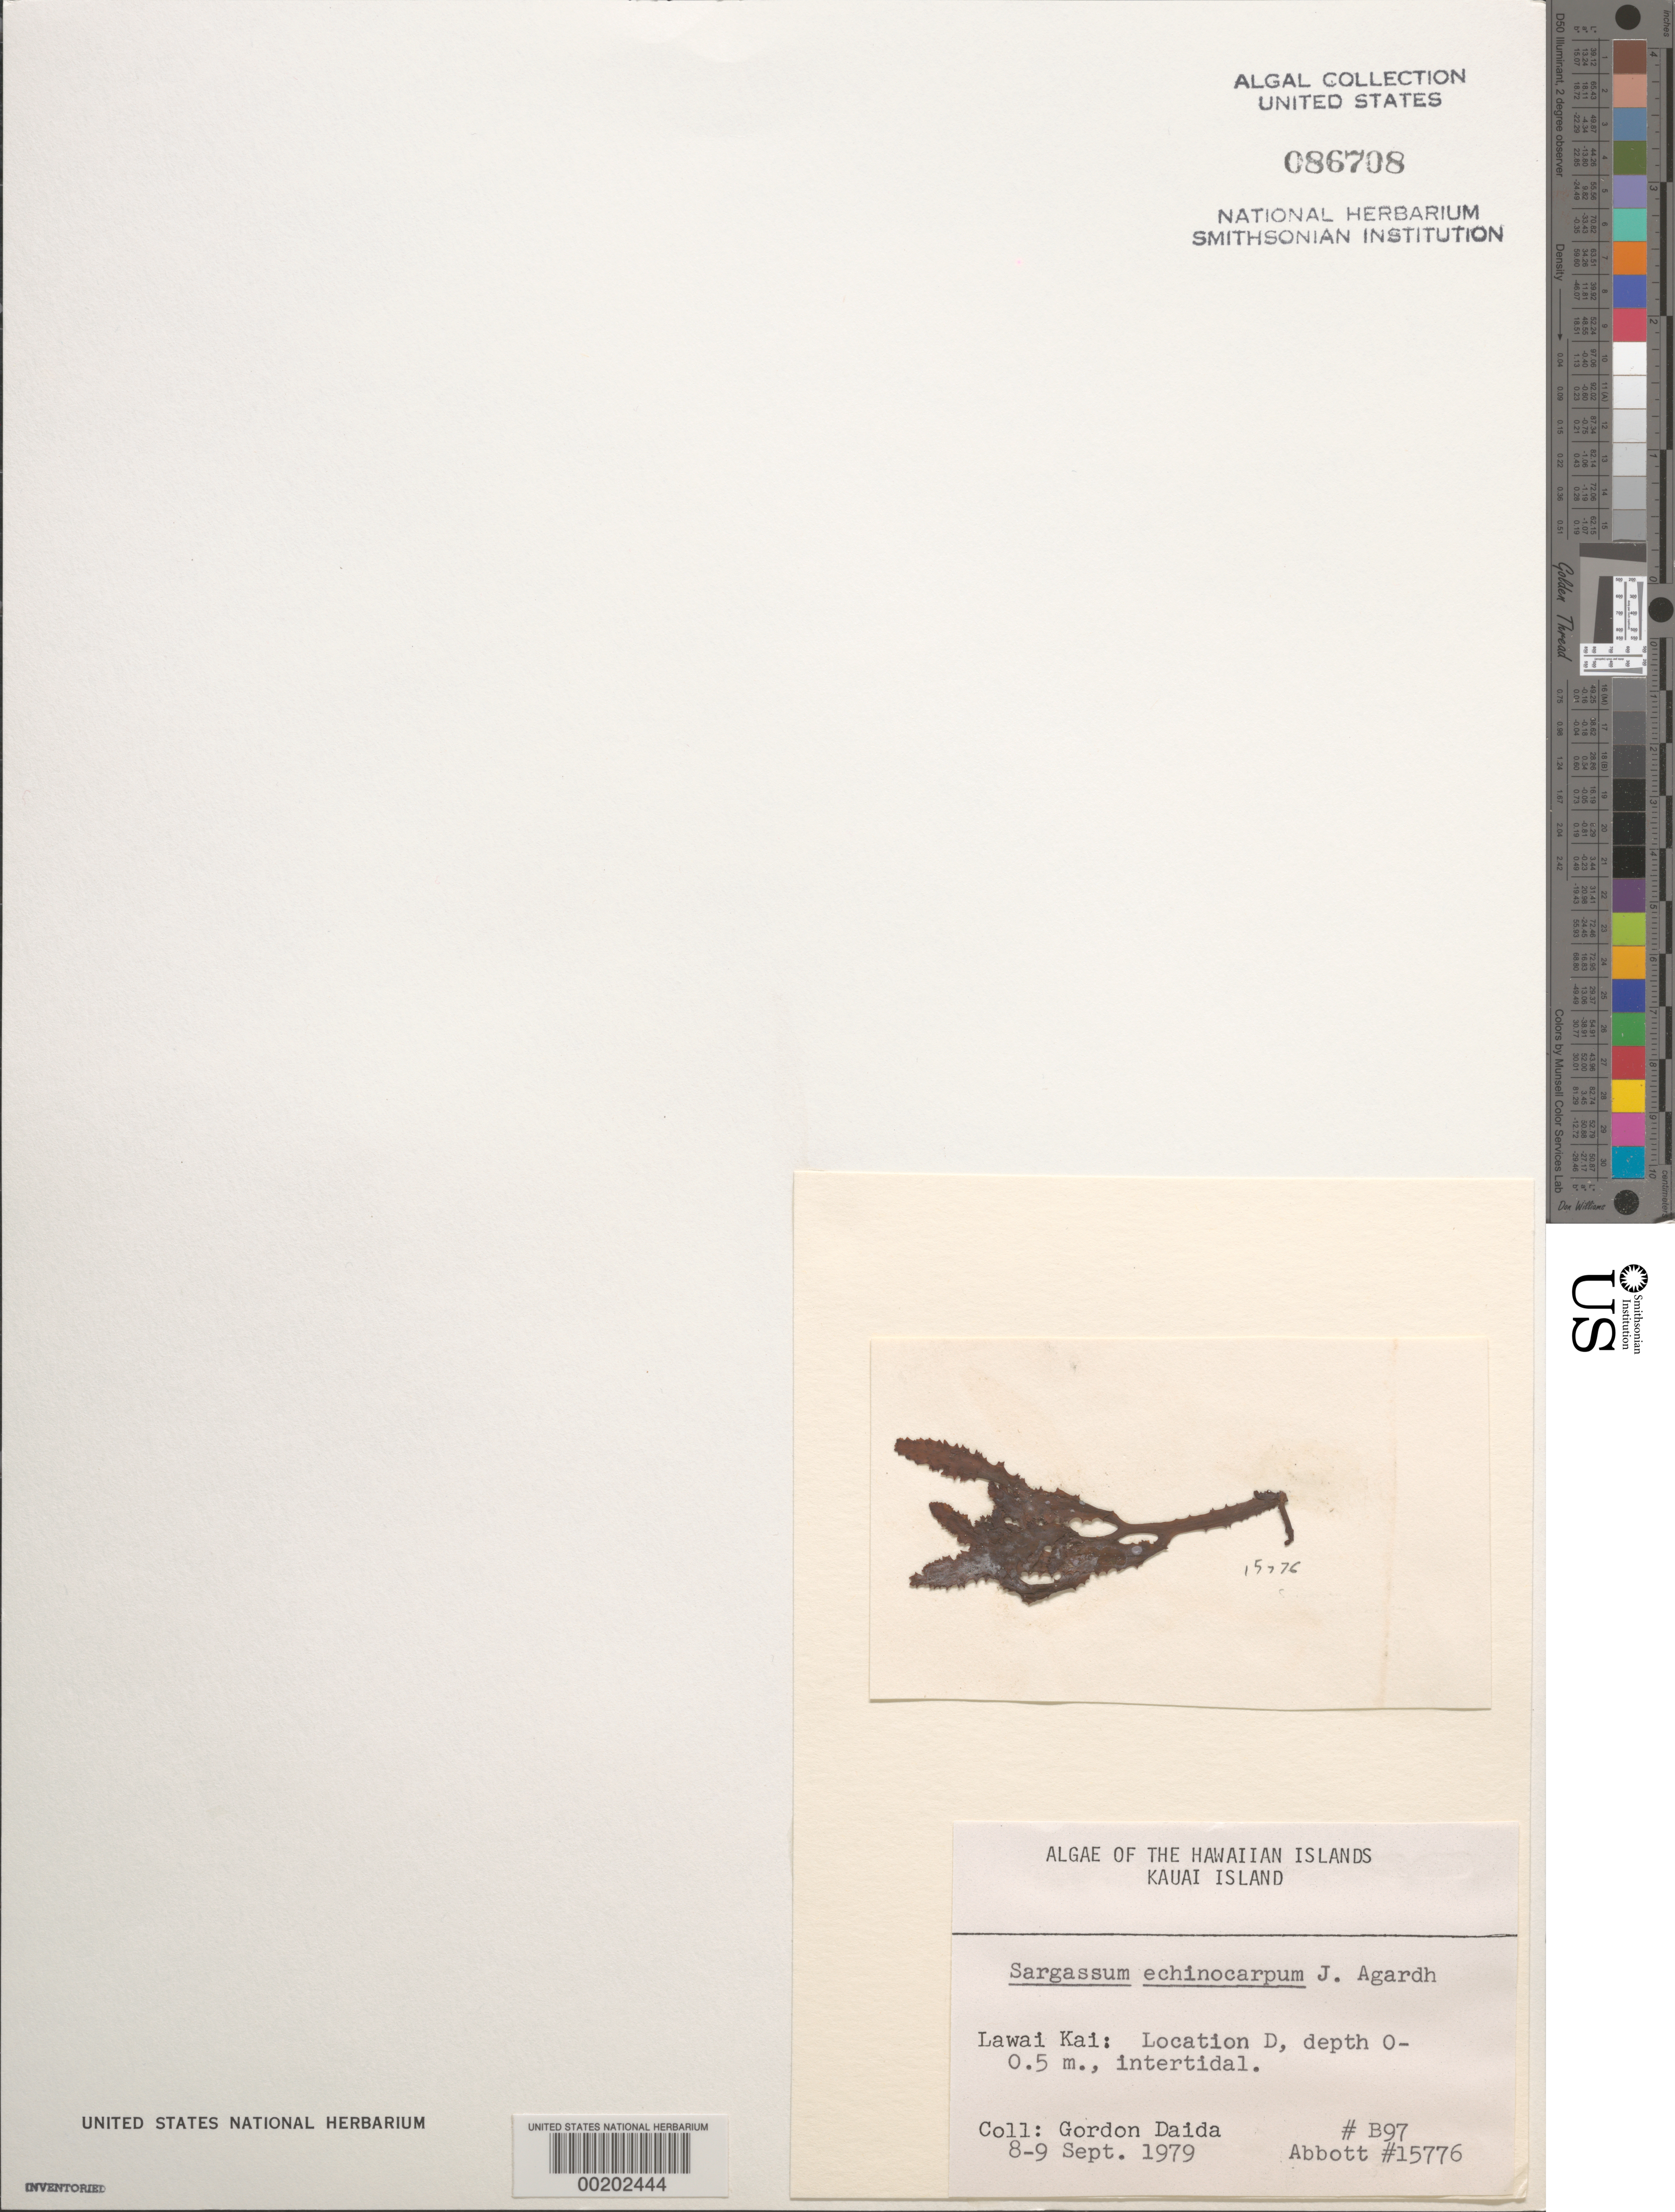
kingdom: Chromista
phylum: Ochrophyta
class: Phaeophyceae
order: Fucales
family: Sargassaceae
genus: Sargassum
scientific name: Sargassum aquifolium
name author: (Turner) C. Agardh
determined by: Algae name updating Project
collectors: G. Daida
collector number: B97 & IAA 15776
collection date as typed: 08 Sep 1979 to 09 Sep 1979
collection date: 1979-09-08/1979-09-09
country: United States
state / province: Hawaii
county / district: Kaui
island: Kaua'i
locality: Lawai Kai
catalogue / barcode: US 86708